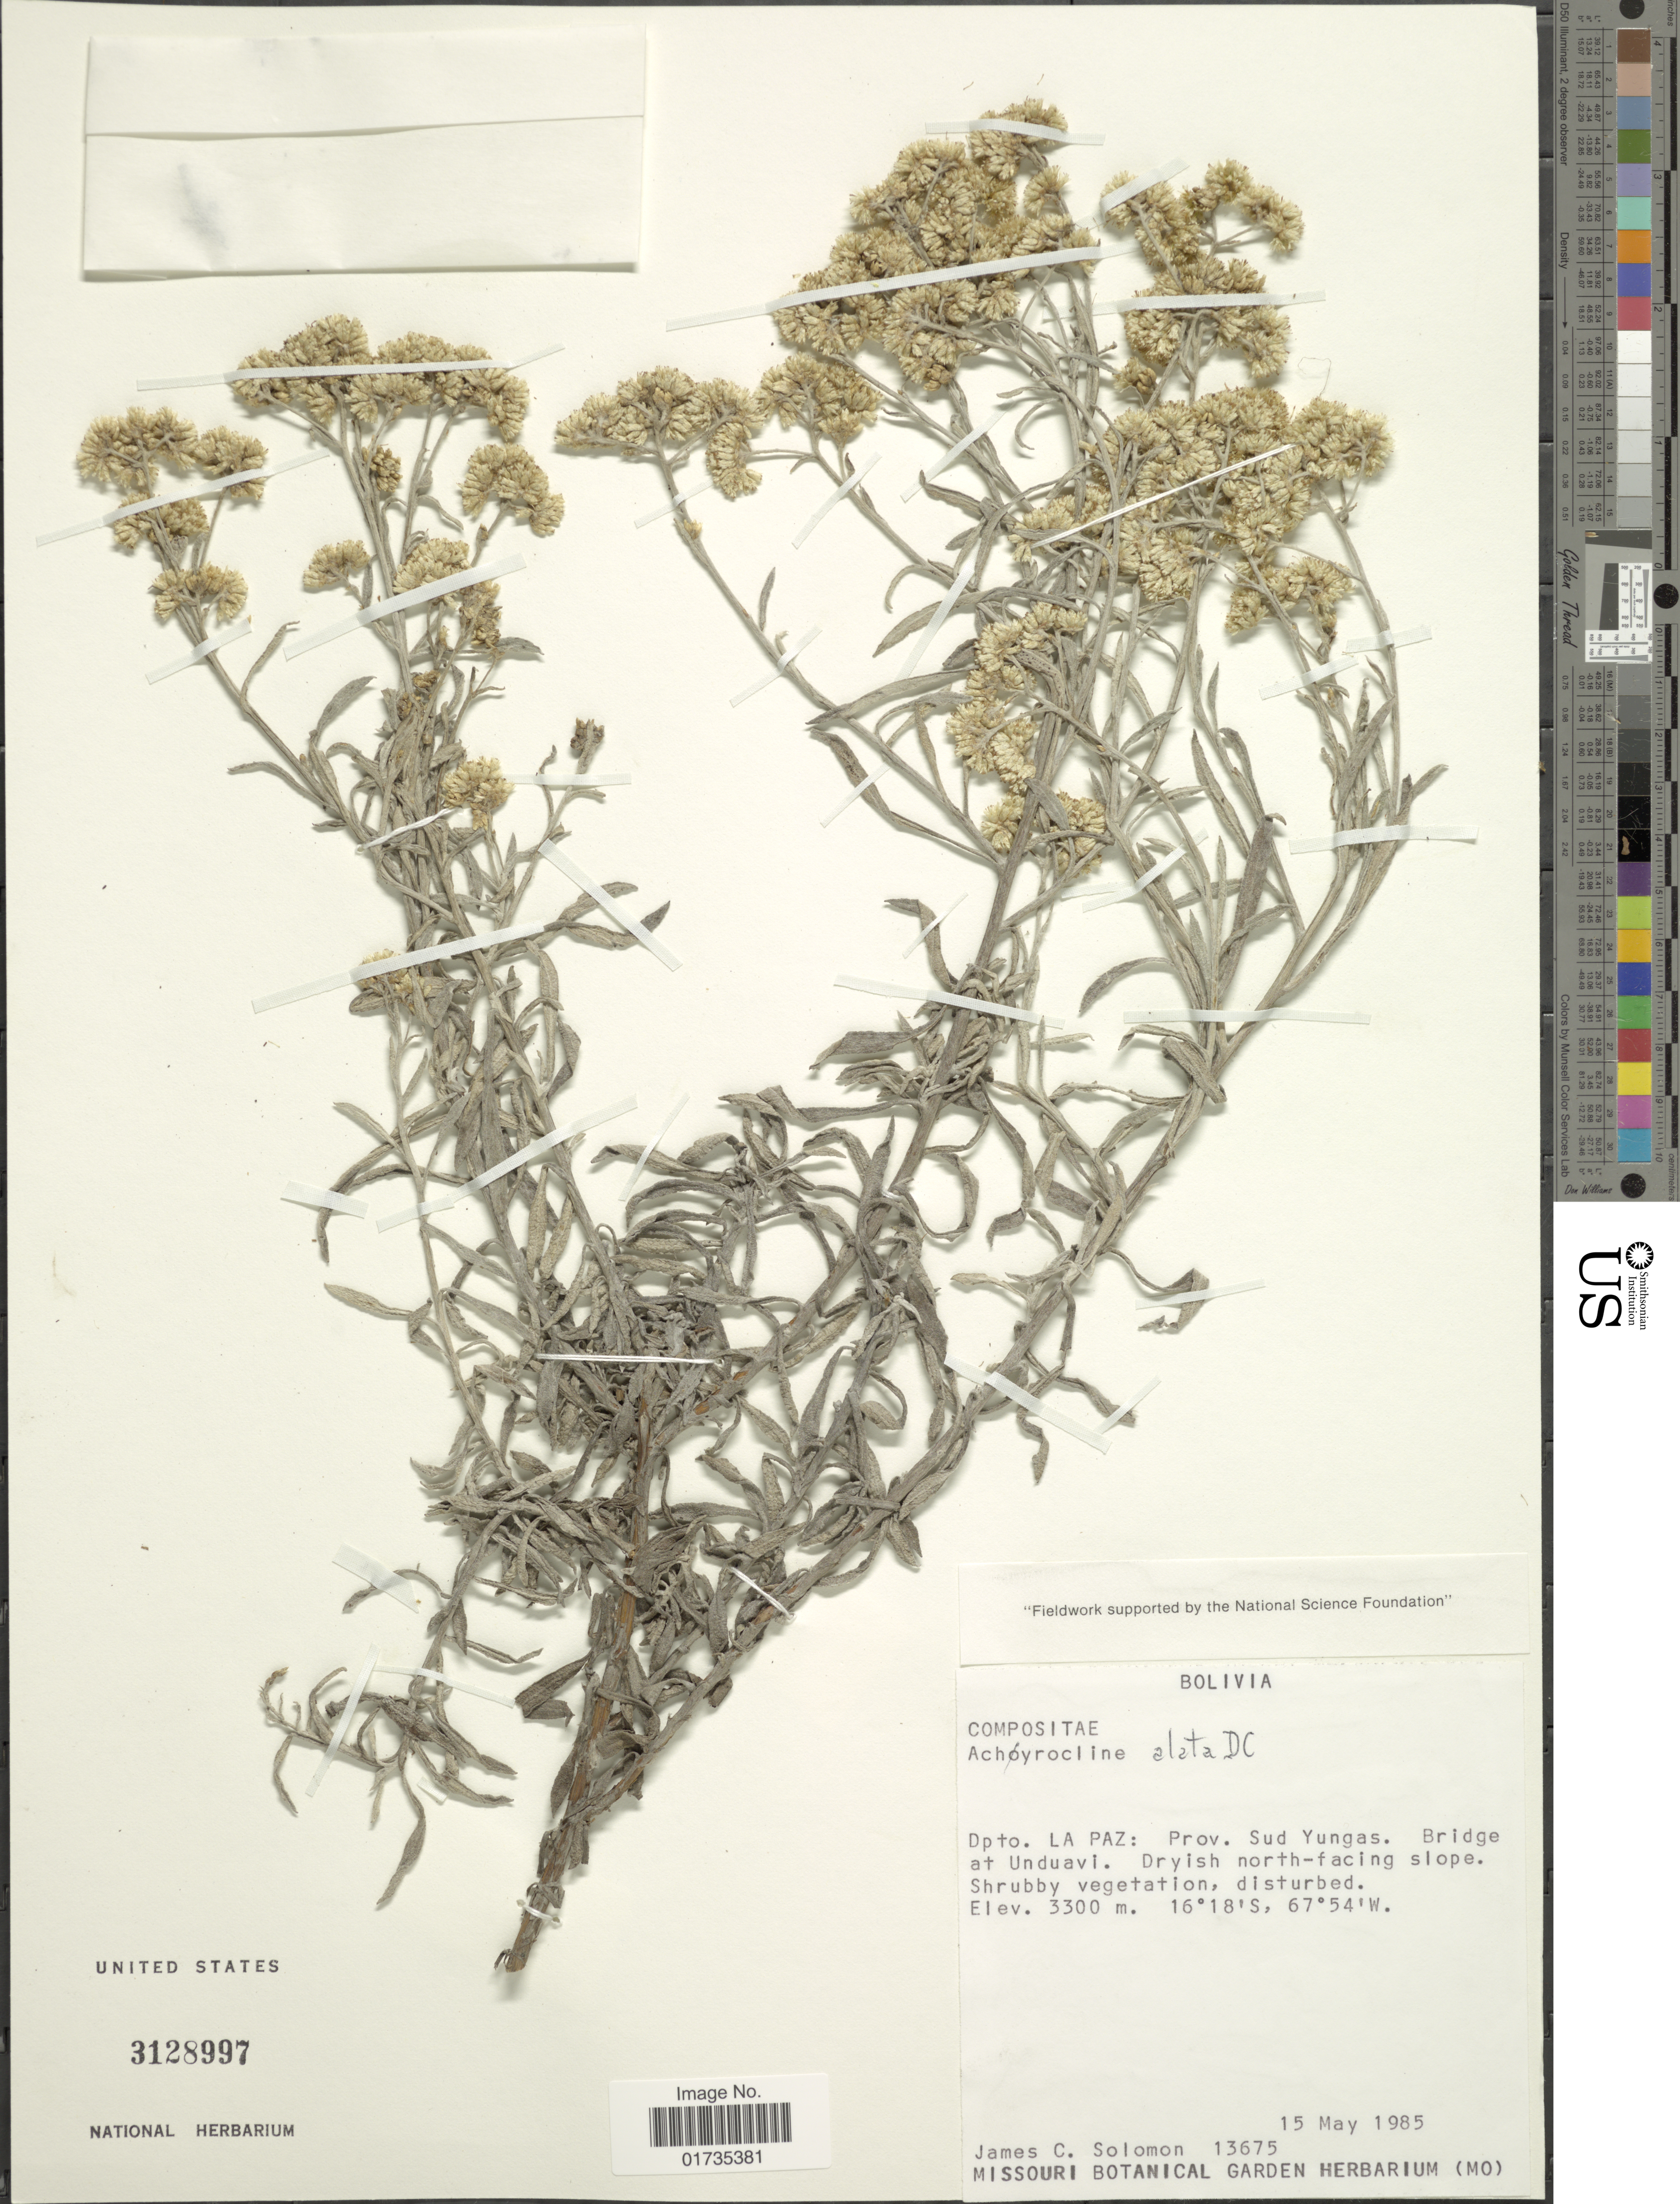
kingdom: Plantae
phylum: Tracheophyta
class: Magnoliopsida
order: Asterales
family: Asteraceae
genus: Achyrocline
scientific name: Achyrocline alata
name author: (Kunth) DC.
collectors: J. C. Solomon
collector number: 13675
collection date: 1984-05-15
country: Bolivia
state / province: La Paz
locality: Bolivia. Dpto. La Paz: Prov. Sud Yungas. Bridge Unduavi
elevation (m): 3300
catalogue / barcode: US 3128997